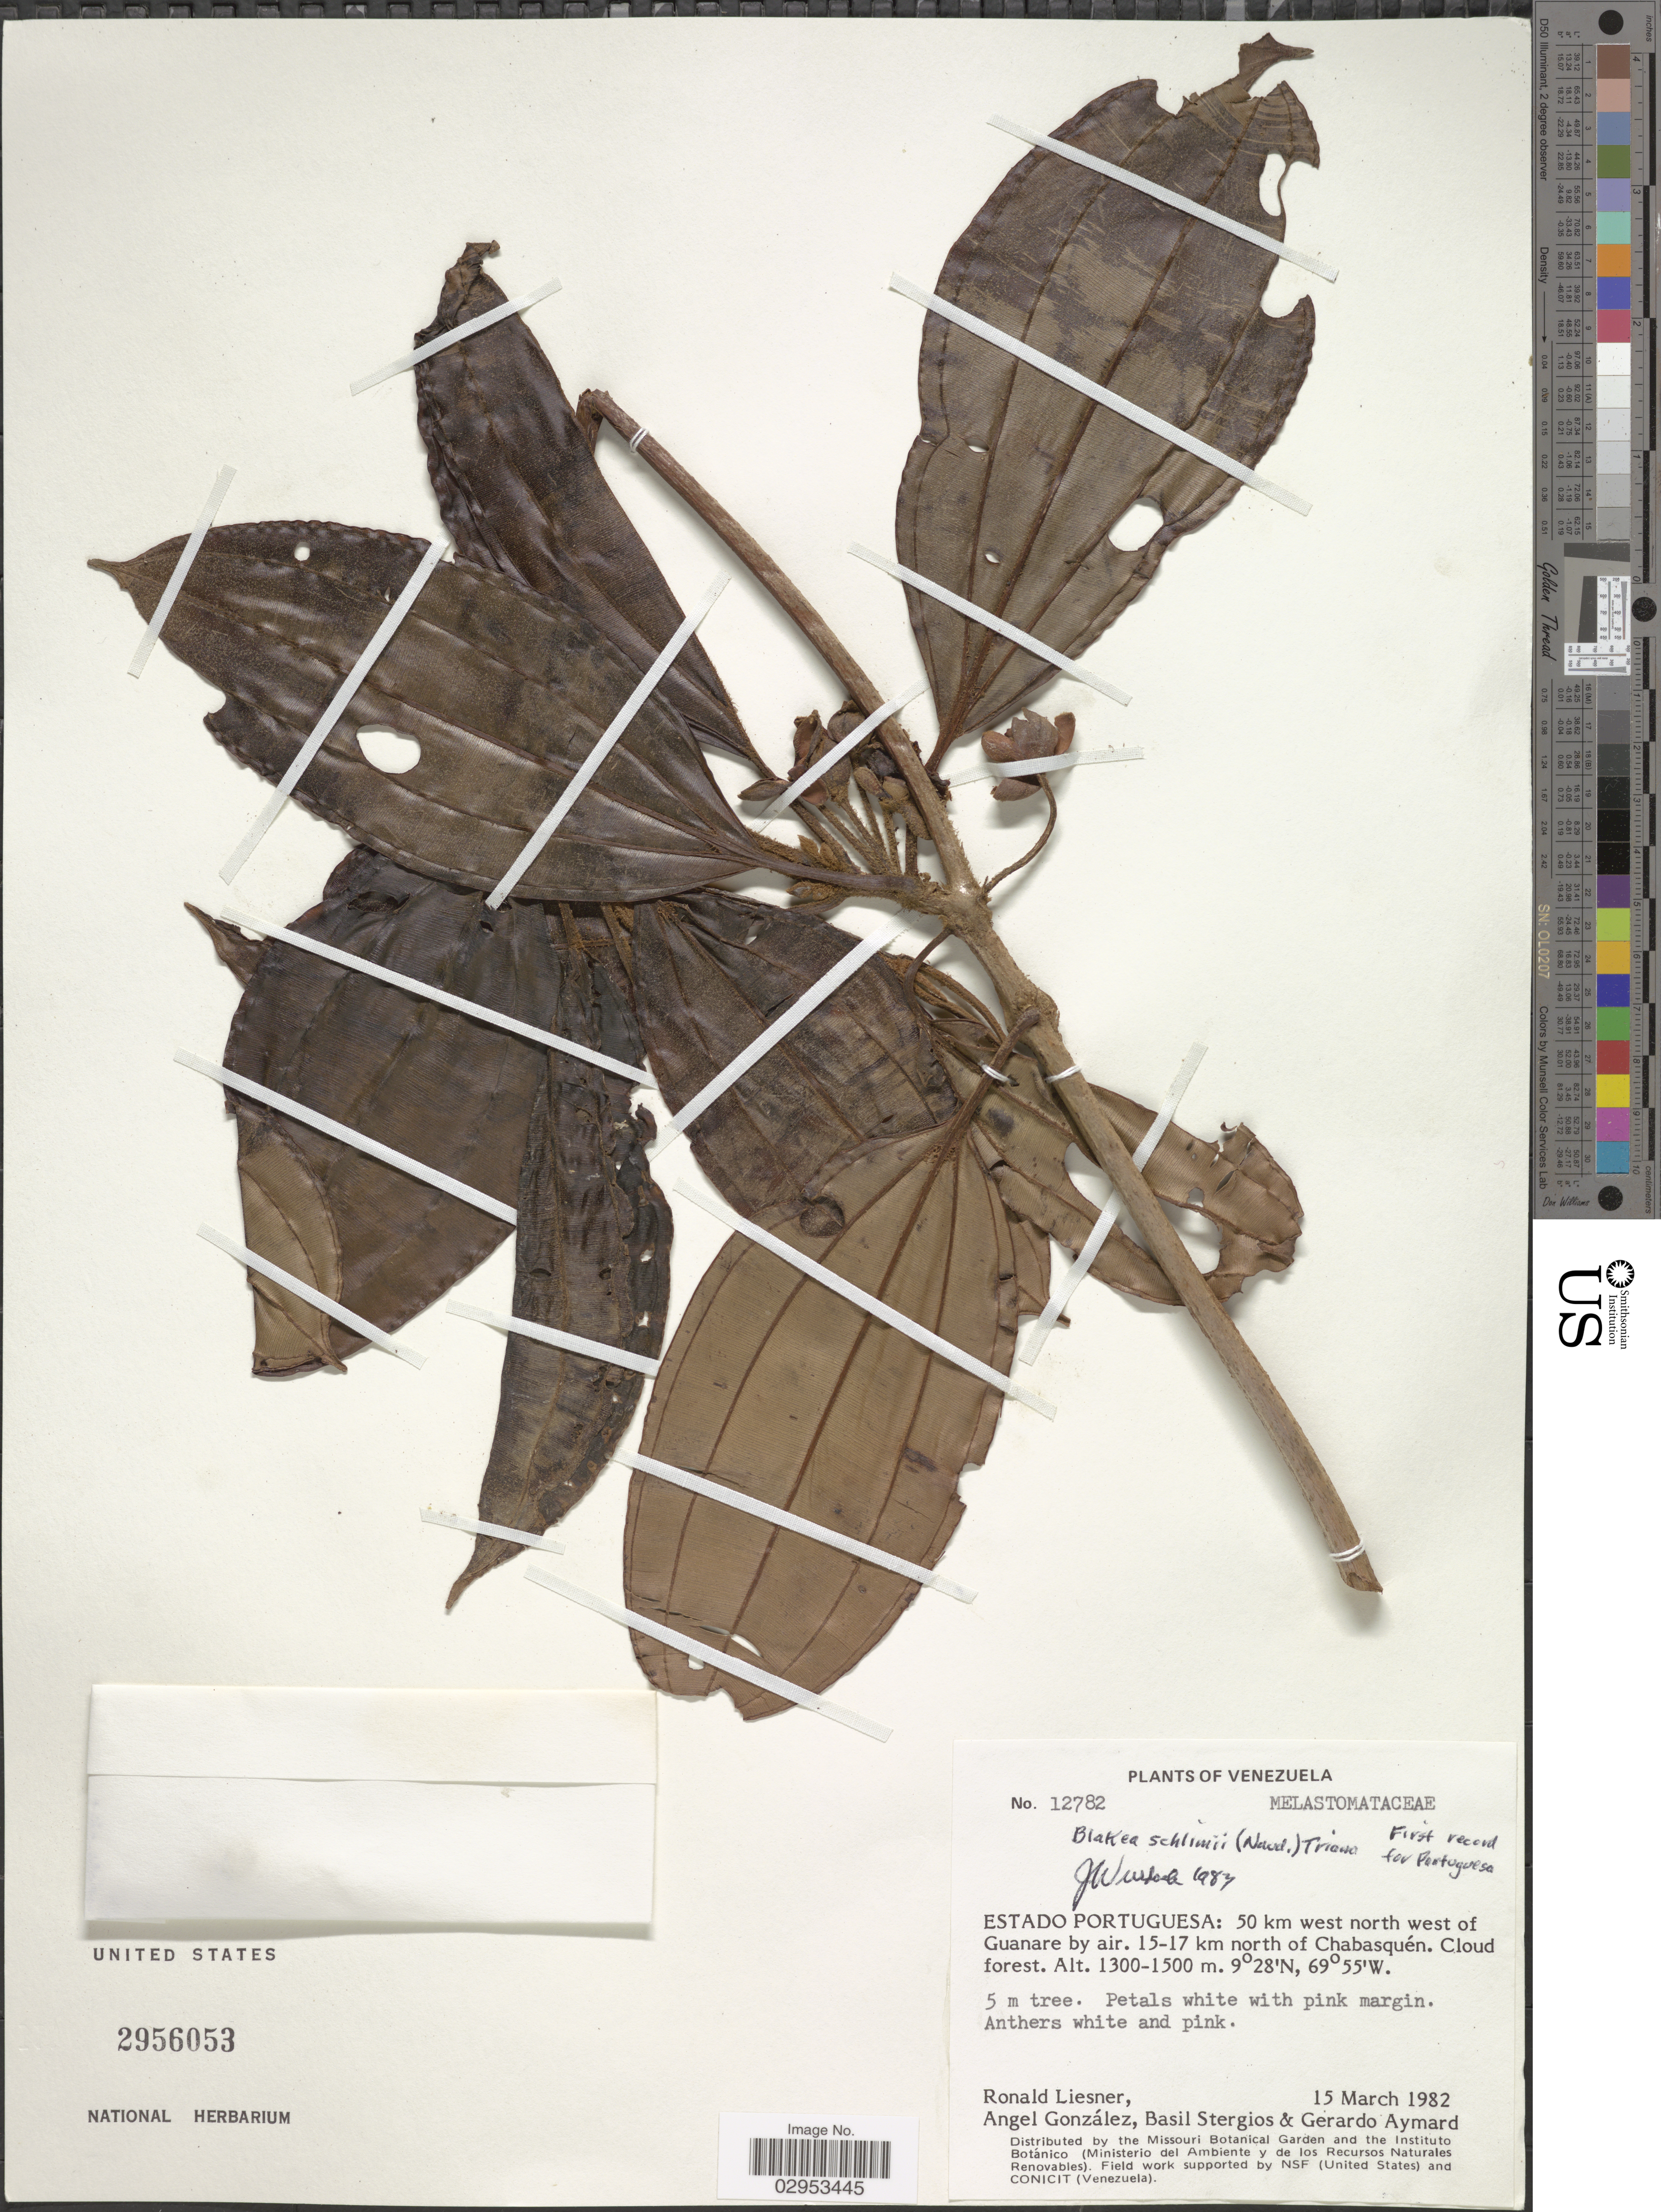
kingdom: Plantae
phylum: Tracheophyta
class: Magnoliopsida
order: Myrtales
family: Melastomataceae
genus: Blakea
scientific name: Blakea schlimii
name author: (Naudin) Triana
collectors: R. L. Liesner, A. C. González, B. G. Stergios & G. A. Aymard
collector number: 12782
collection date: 1982-03-15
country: Venezuela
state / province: Portuguesa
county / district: Guanare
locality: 50 km WNW Guanare by air. 15-17 km N of Chabasquén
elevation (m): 1300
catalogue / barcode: US 2956053